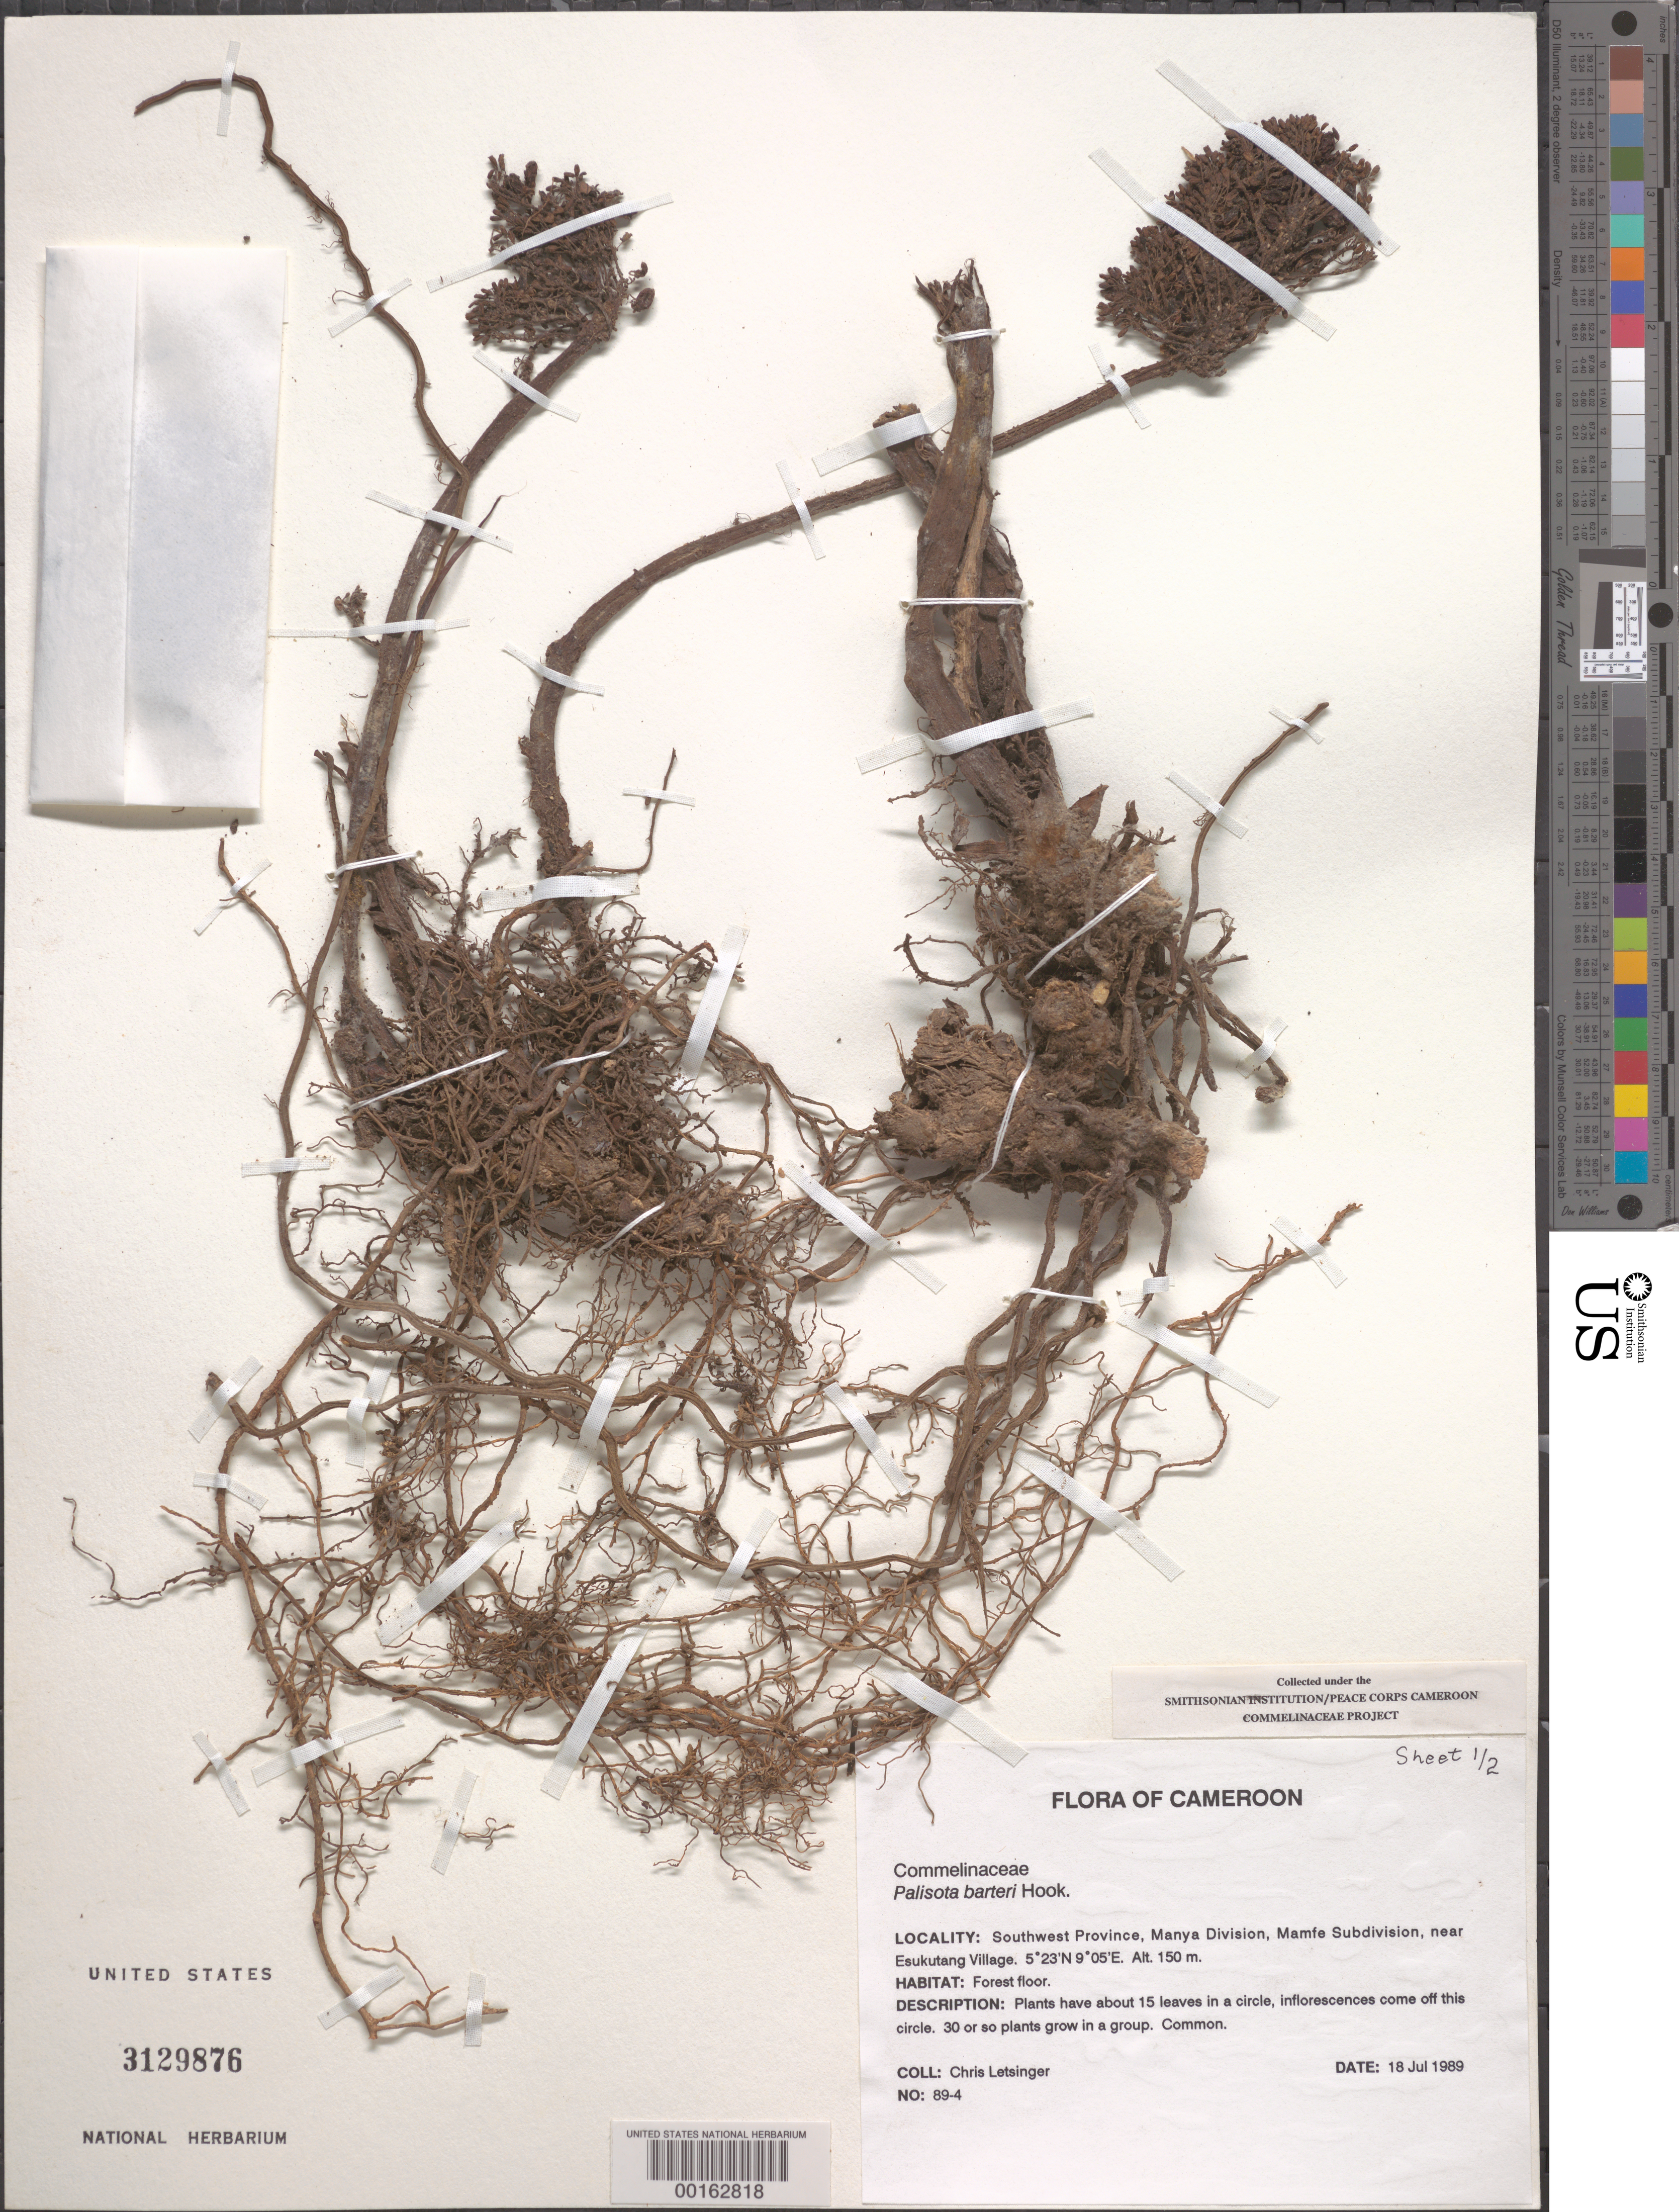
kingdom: Plantae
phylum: Tracheophyta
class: Liliopsida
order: Commelinales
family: Commelinaceae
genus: Palisota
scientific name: Palisota barteri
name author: Hook.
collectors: C. Letsinger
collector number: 89-4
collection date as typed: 18 Jul 1989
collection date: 1989-07-18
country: Cameroon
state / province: Sud-Ouest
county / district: Manyu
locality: Manya div, near esukutang village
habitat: Forest floor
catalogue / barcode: US 3129876